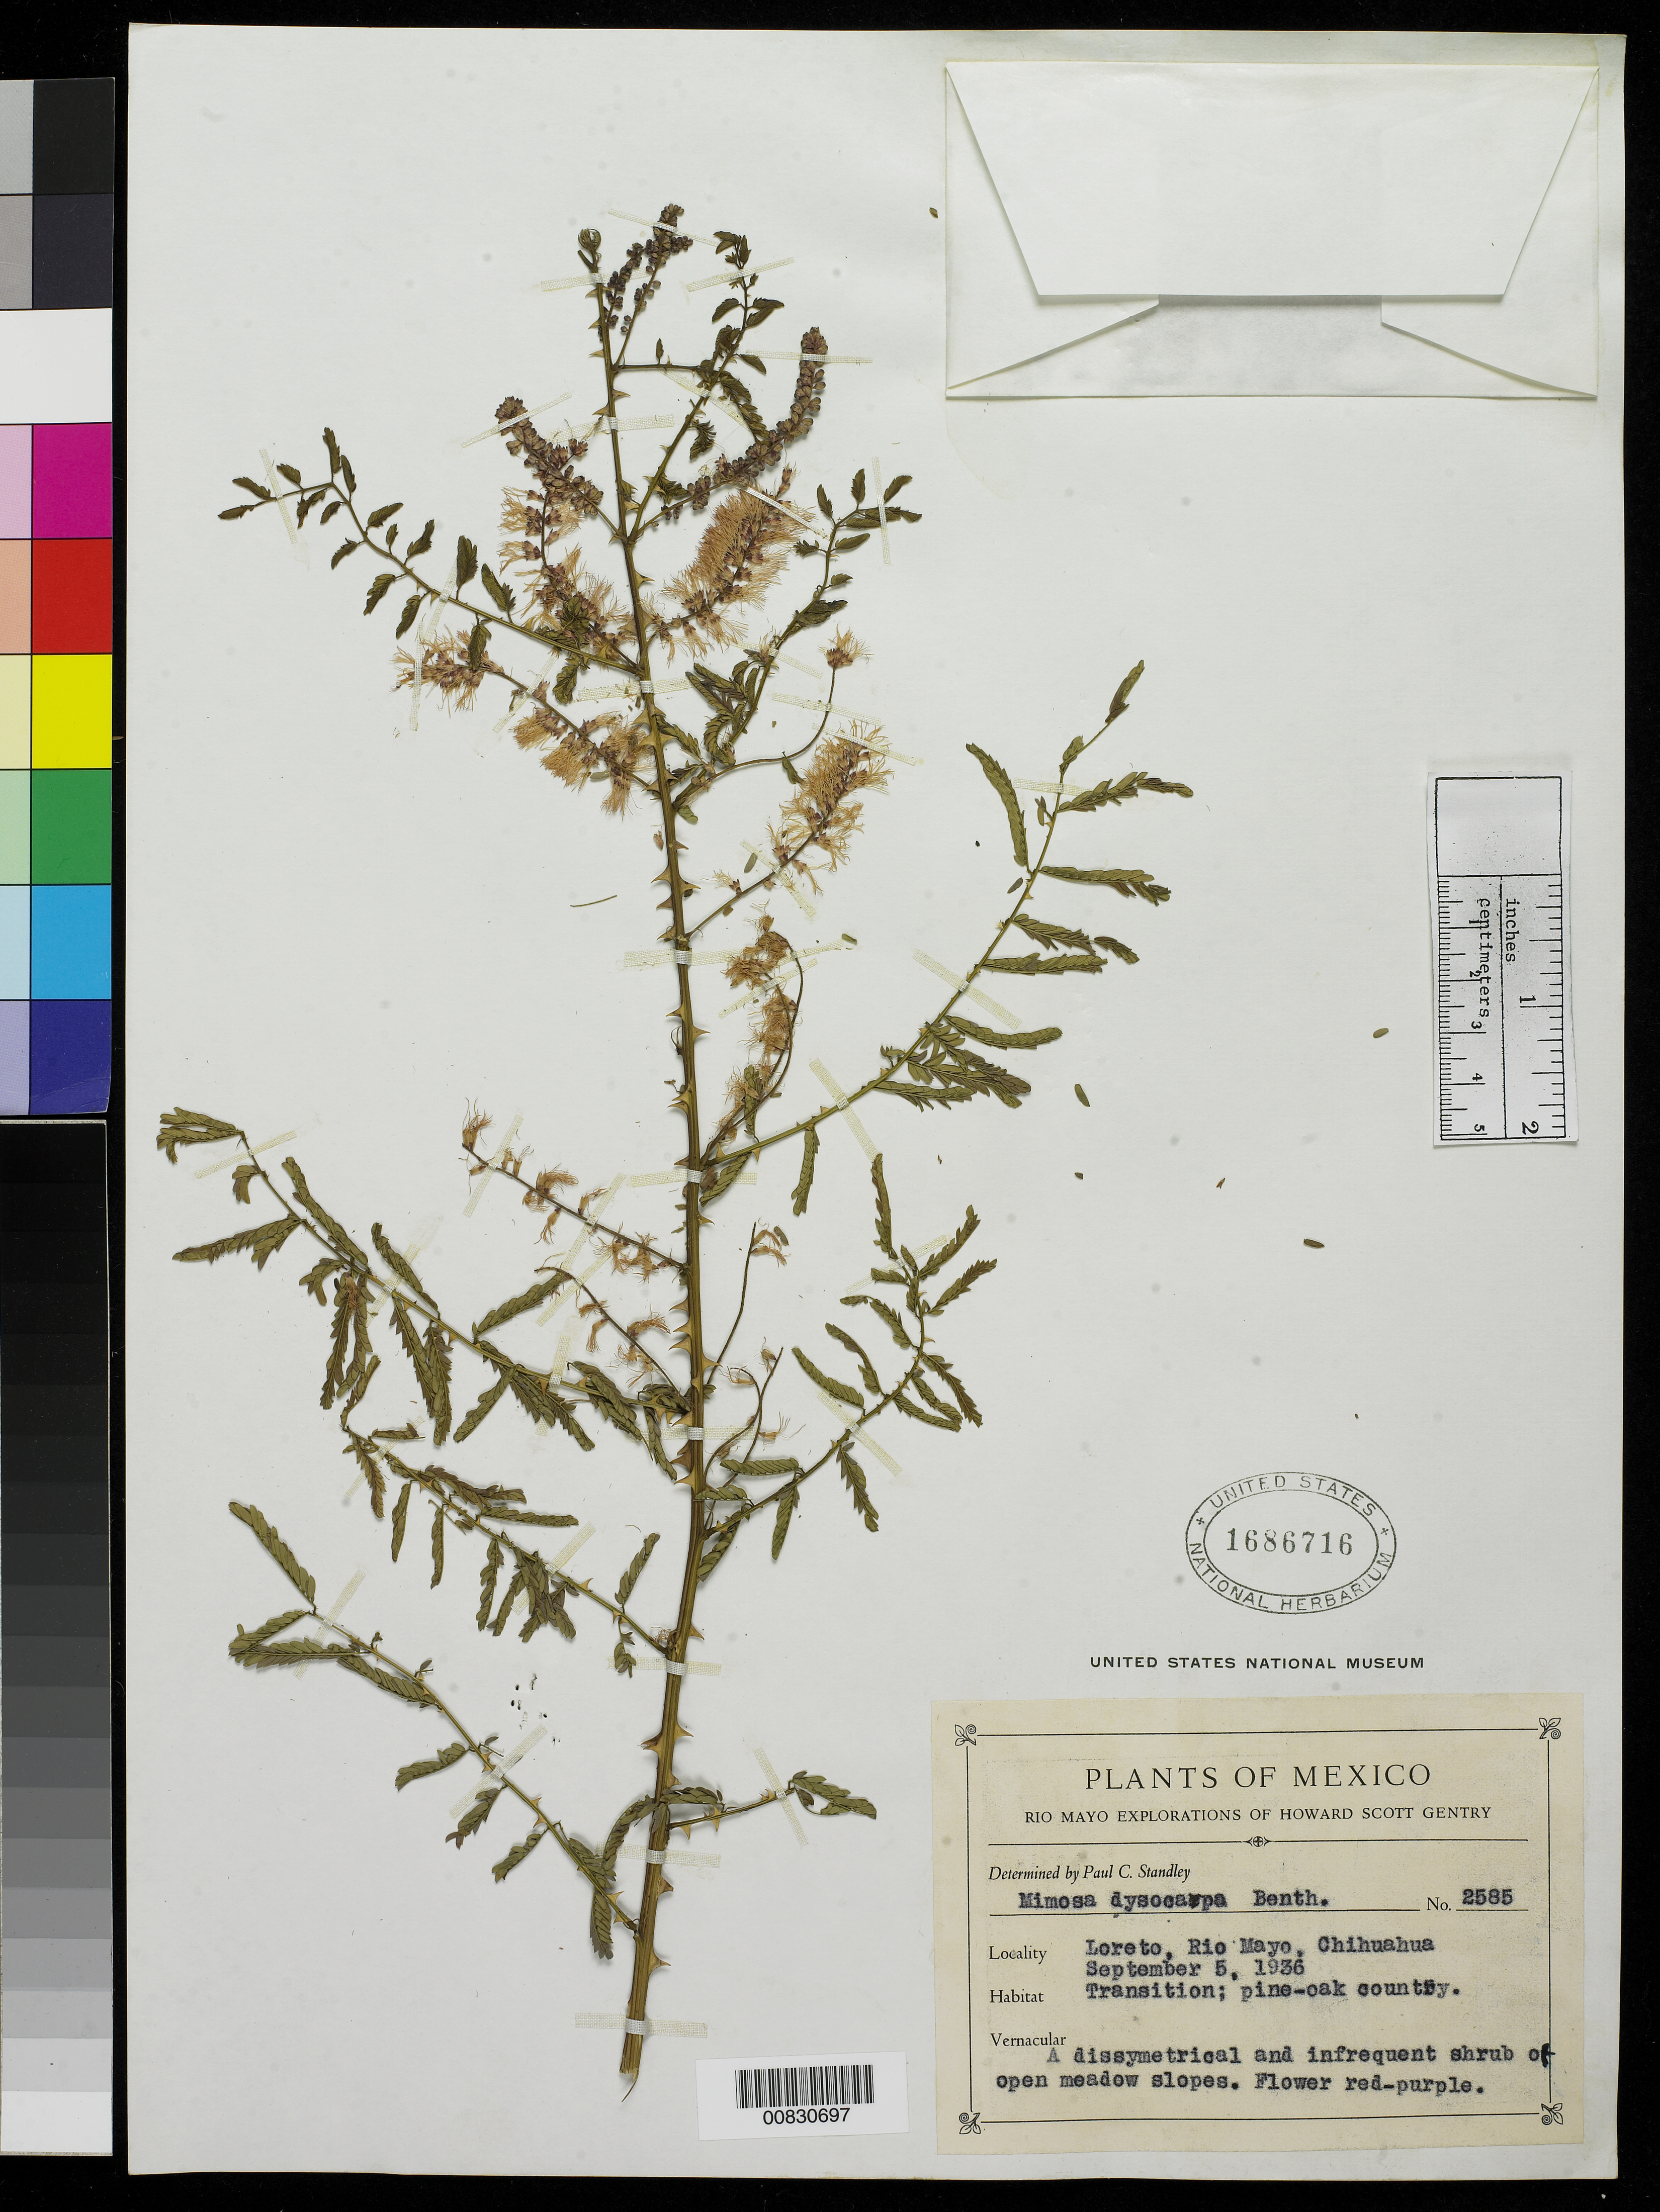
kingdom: Plantae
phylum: Tracheophyta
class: Magnoliopsida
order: Fabales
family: Fabaceae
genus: Mimosa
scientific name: Mimosa dysocarpa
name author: Benth. ex A. Gray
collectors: H. S. Gentry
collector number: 2585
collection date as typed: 05 Sep 1936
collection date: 1936-09-05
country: Mexico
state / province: Chihuahua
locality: Loreto, Río Mayo, Chihuahua.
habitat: Transition; pine-oak country.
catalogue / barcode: US 1686716